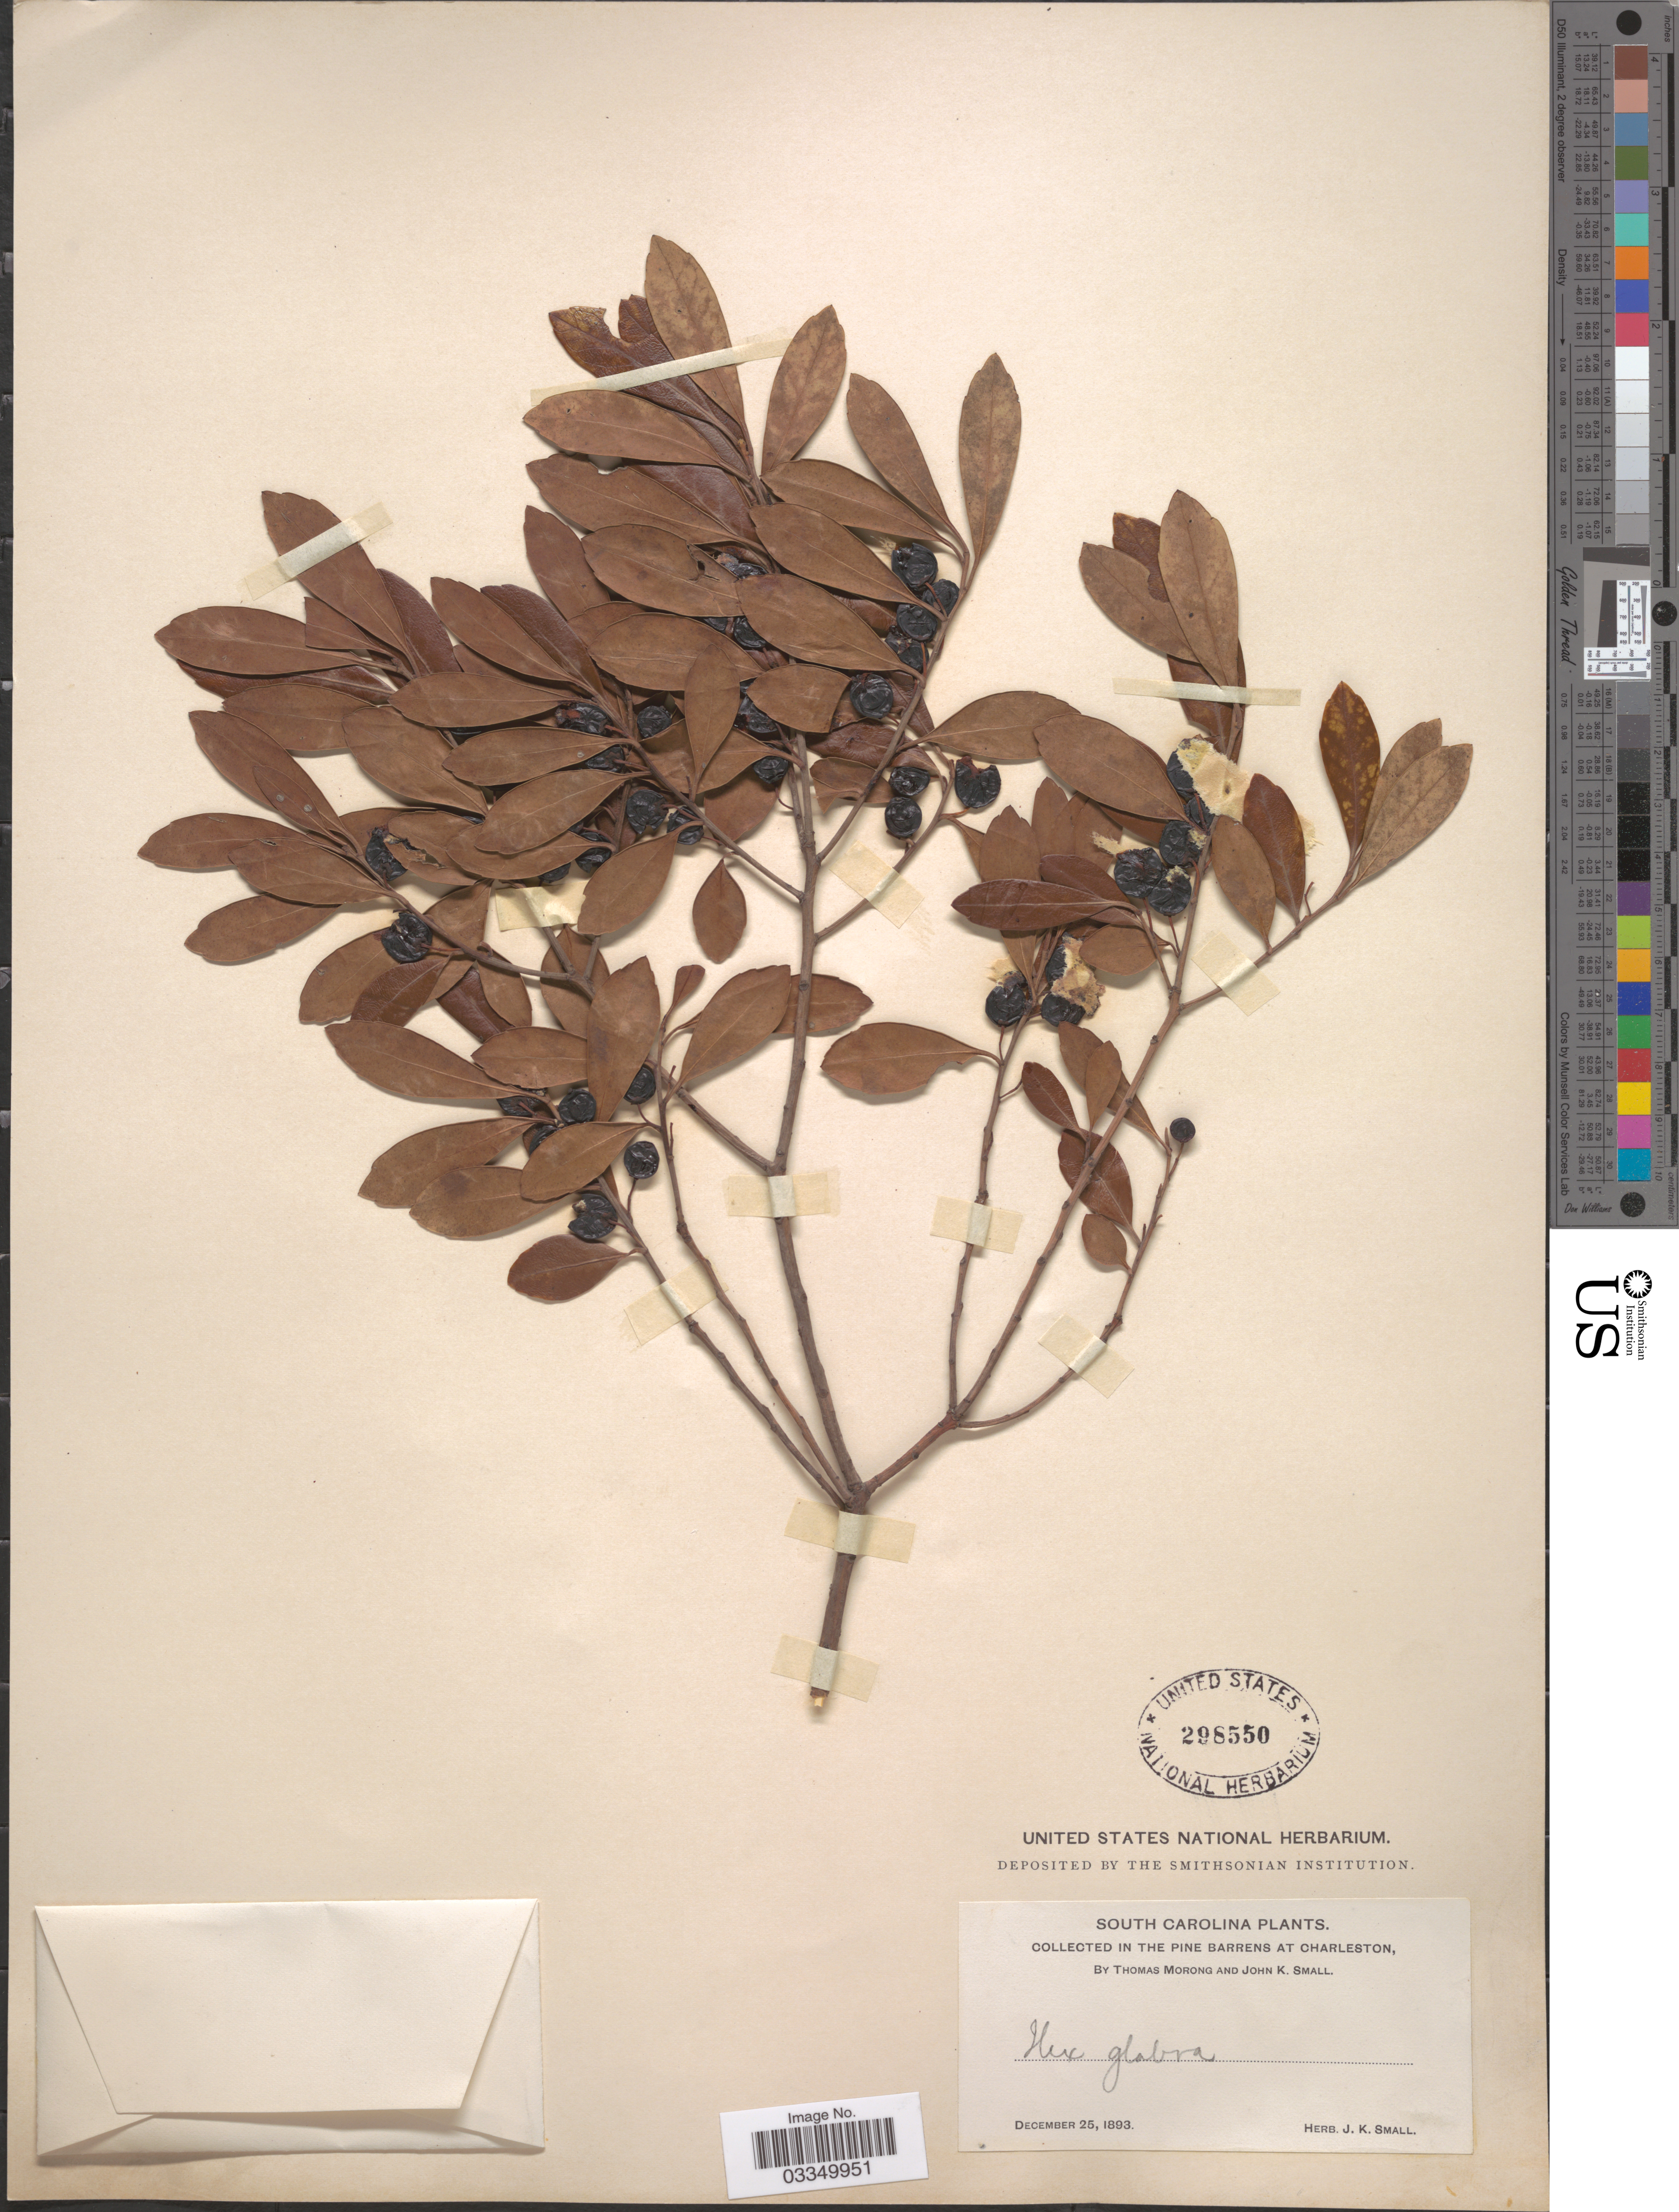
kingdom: Plantae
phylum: Tracheophyta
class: Magnoliopsida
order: Aquifoliales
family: Aquifoliaceae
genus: Ilex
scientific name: Ilex glabra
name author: (L.) A. Gray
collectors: ex herb. T. Morong & J. K. Small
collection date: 1893-12-25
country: United States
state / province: South Carolina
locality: In the Pine Barrens at Charleston.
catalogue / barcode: US 298550